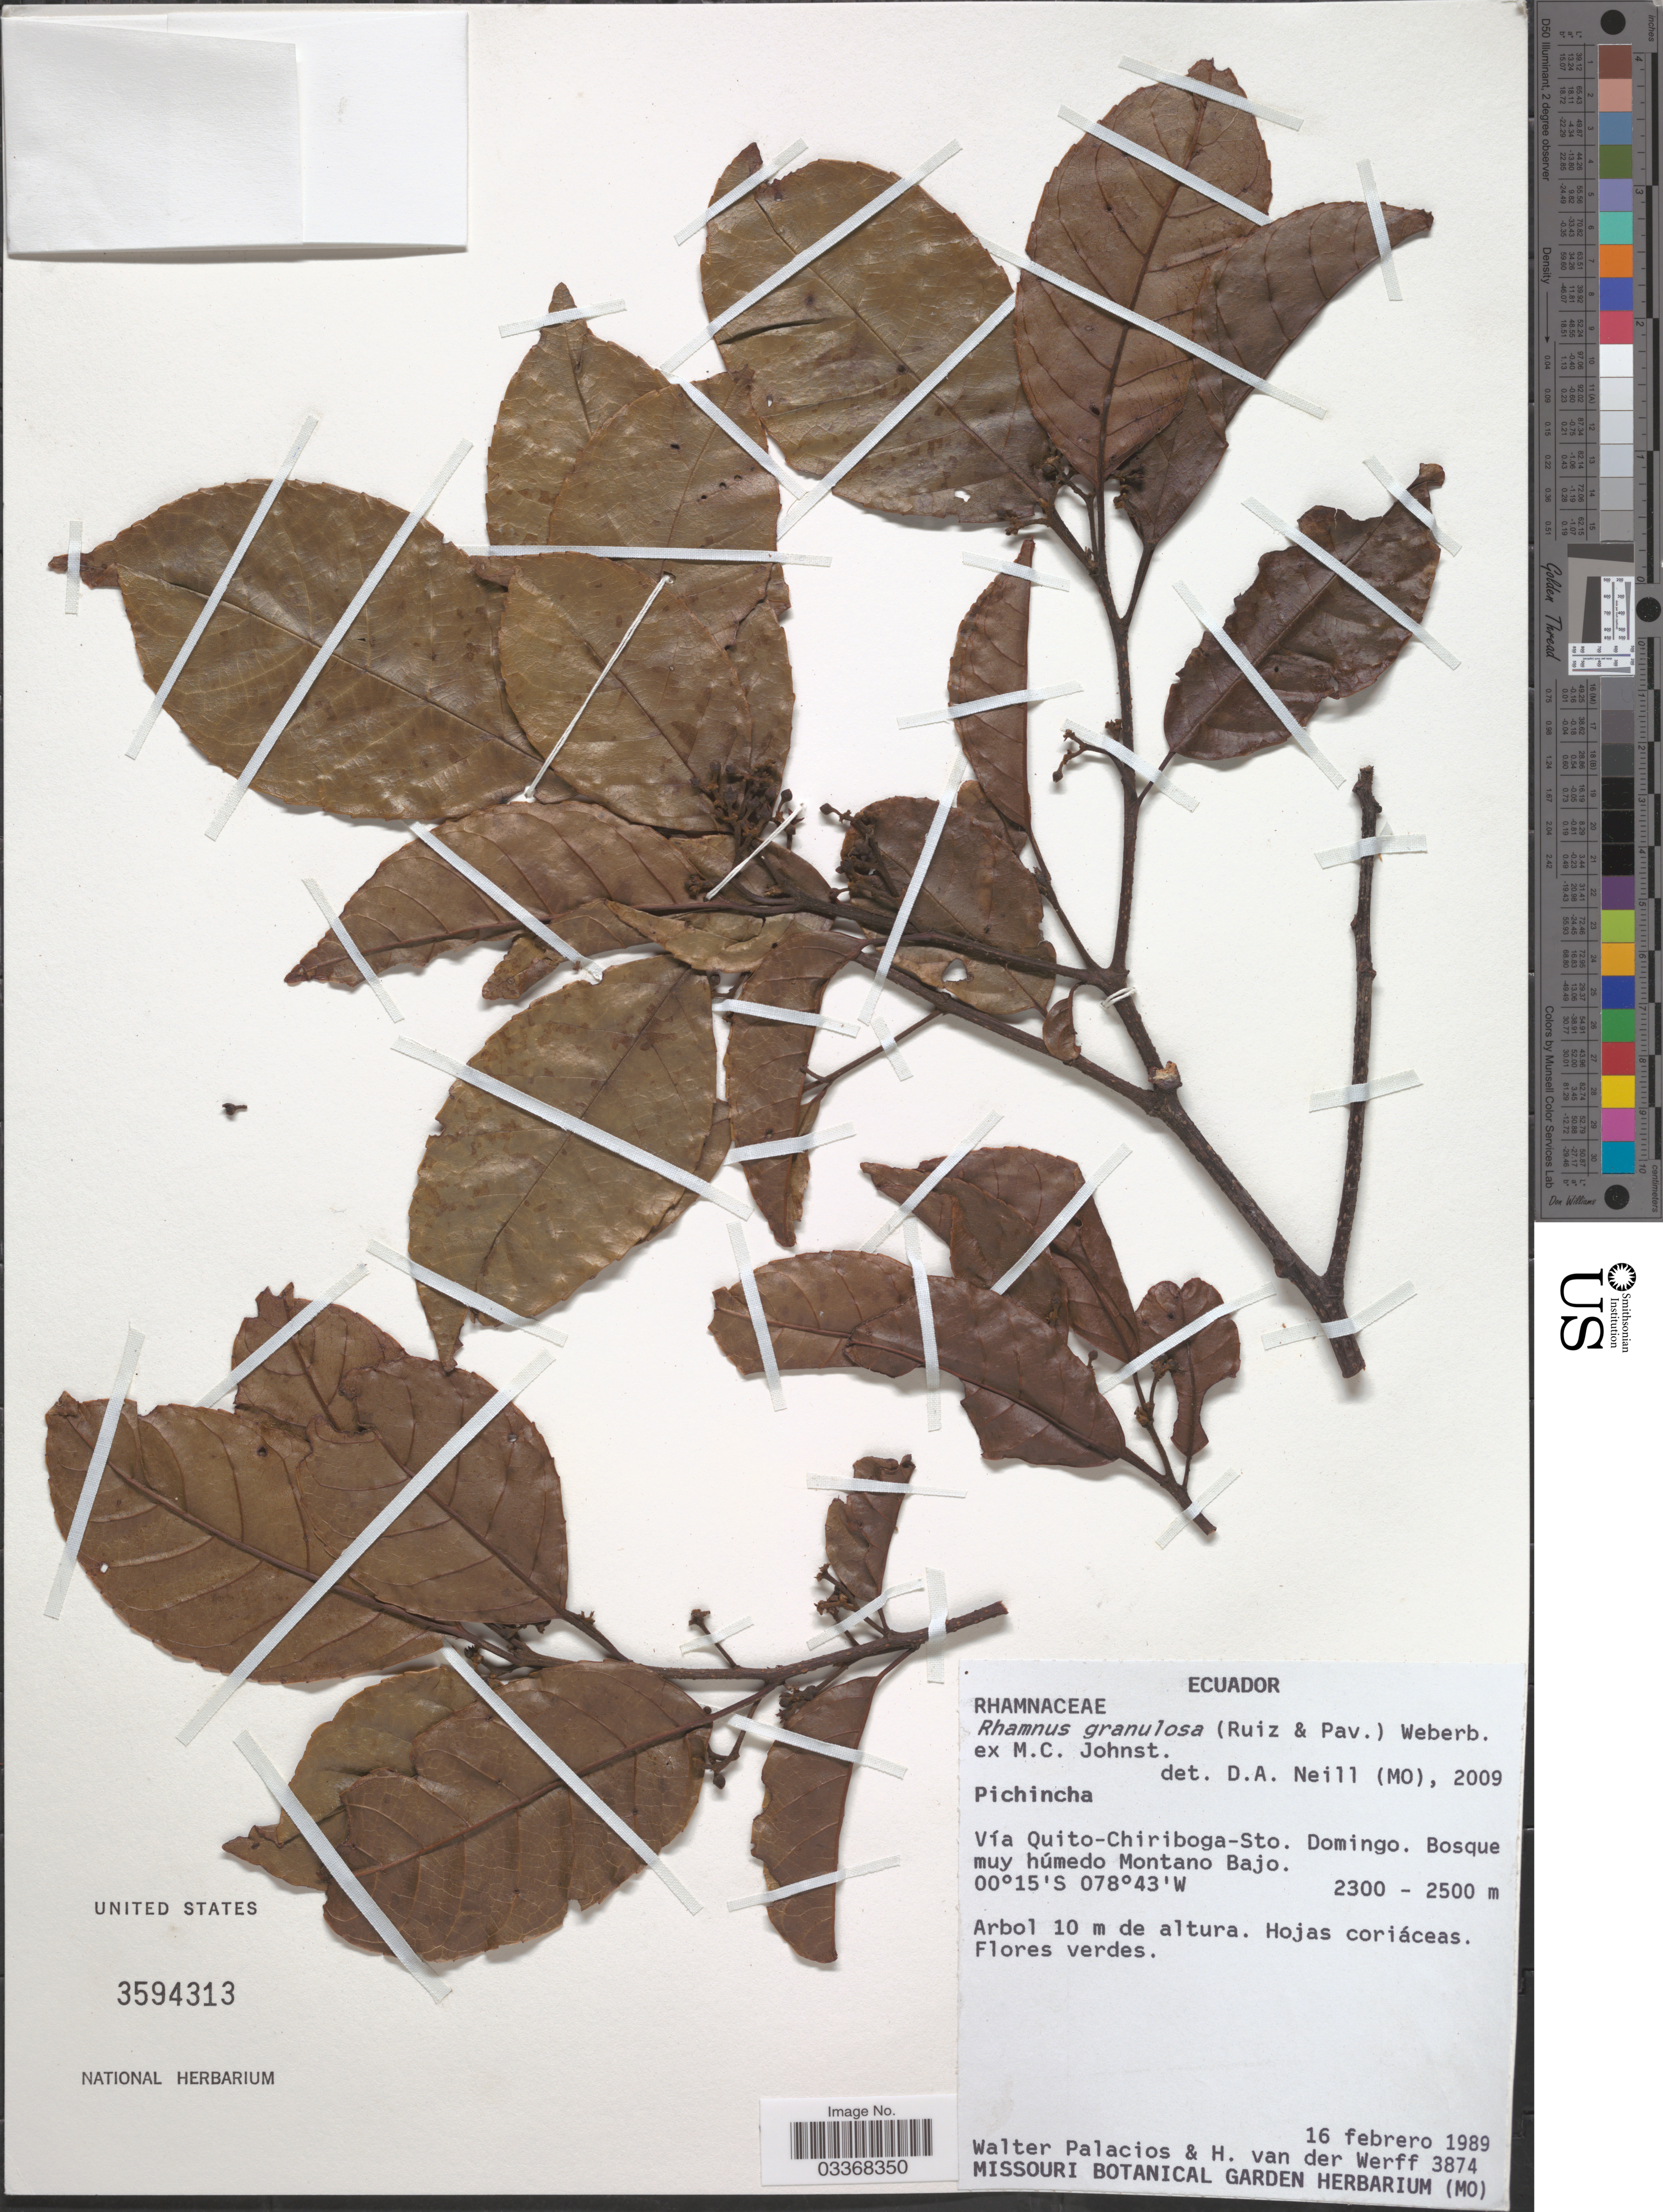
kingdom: Plantae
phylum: Tracheophyta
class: Magnoliopsida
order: Rosales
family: Rhamnaceae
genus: Frangula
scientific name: Frangula granulosa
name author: (Ruiz & Pav.) Grubov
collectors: W. Palacios & H. van der Werff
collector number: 3874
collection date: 1989-02-16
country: Ecuador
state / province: Pichincha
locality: Vía Quito-Chiriboga-Sto. Domingo. Bosque muy húmedo Montano Bajo.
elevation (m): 2300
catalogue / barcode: US 3594313